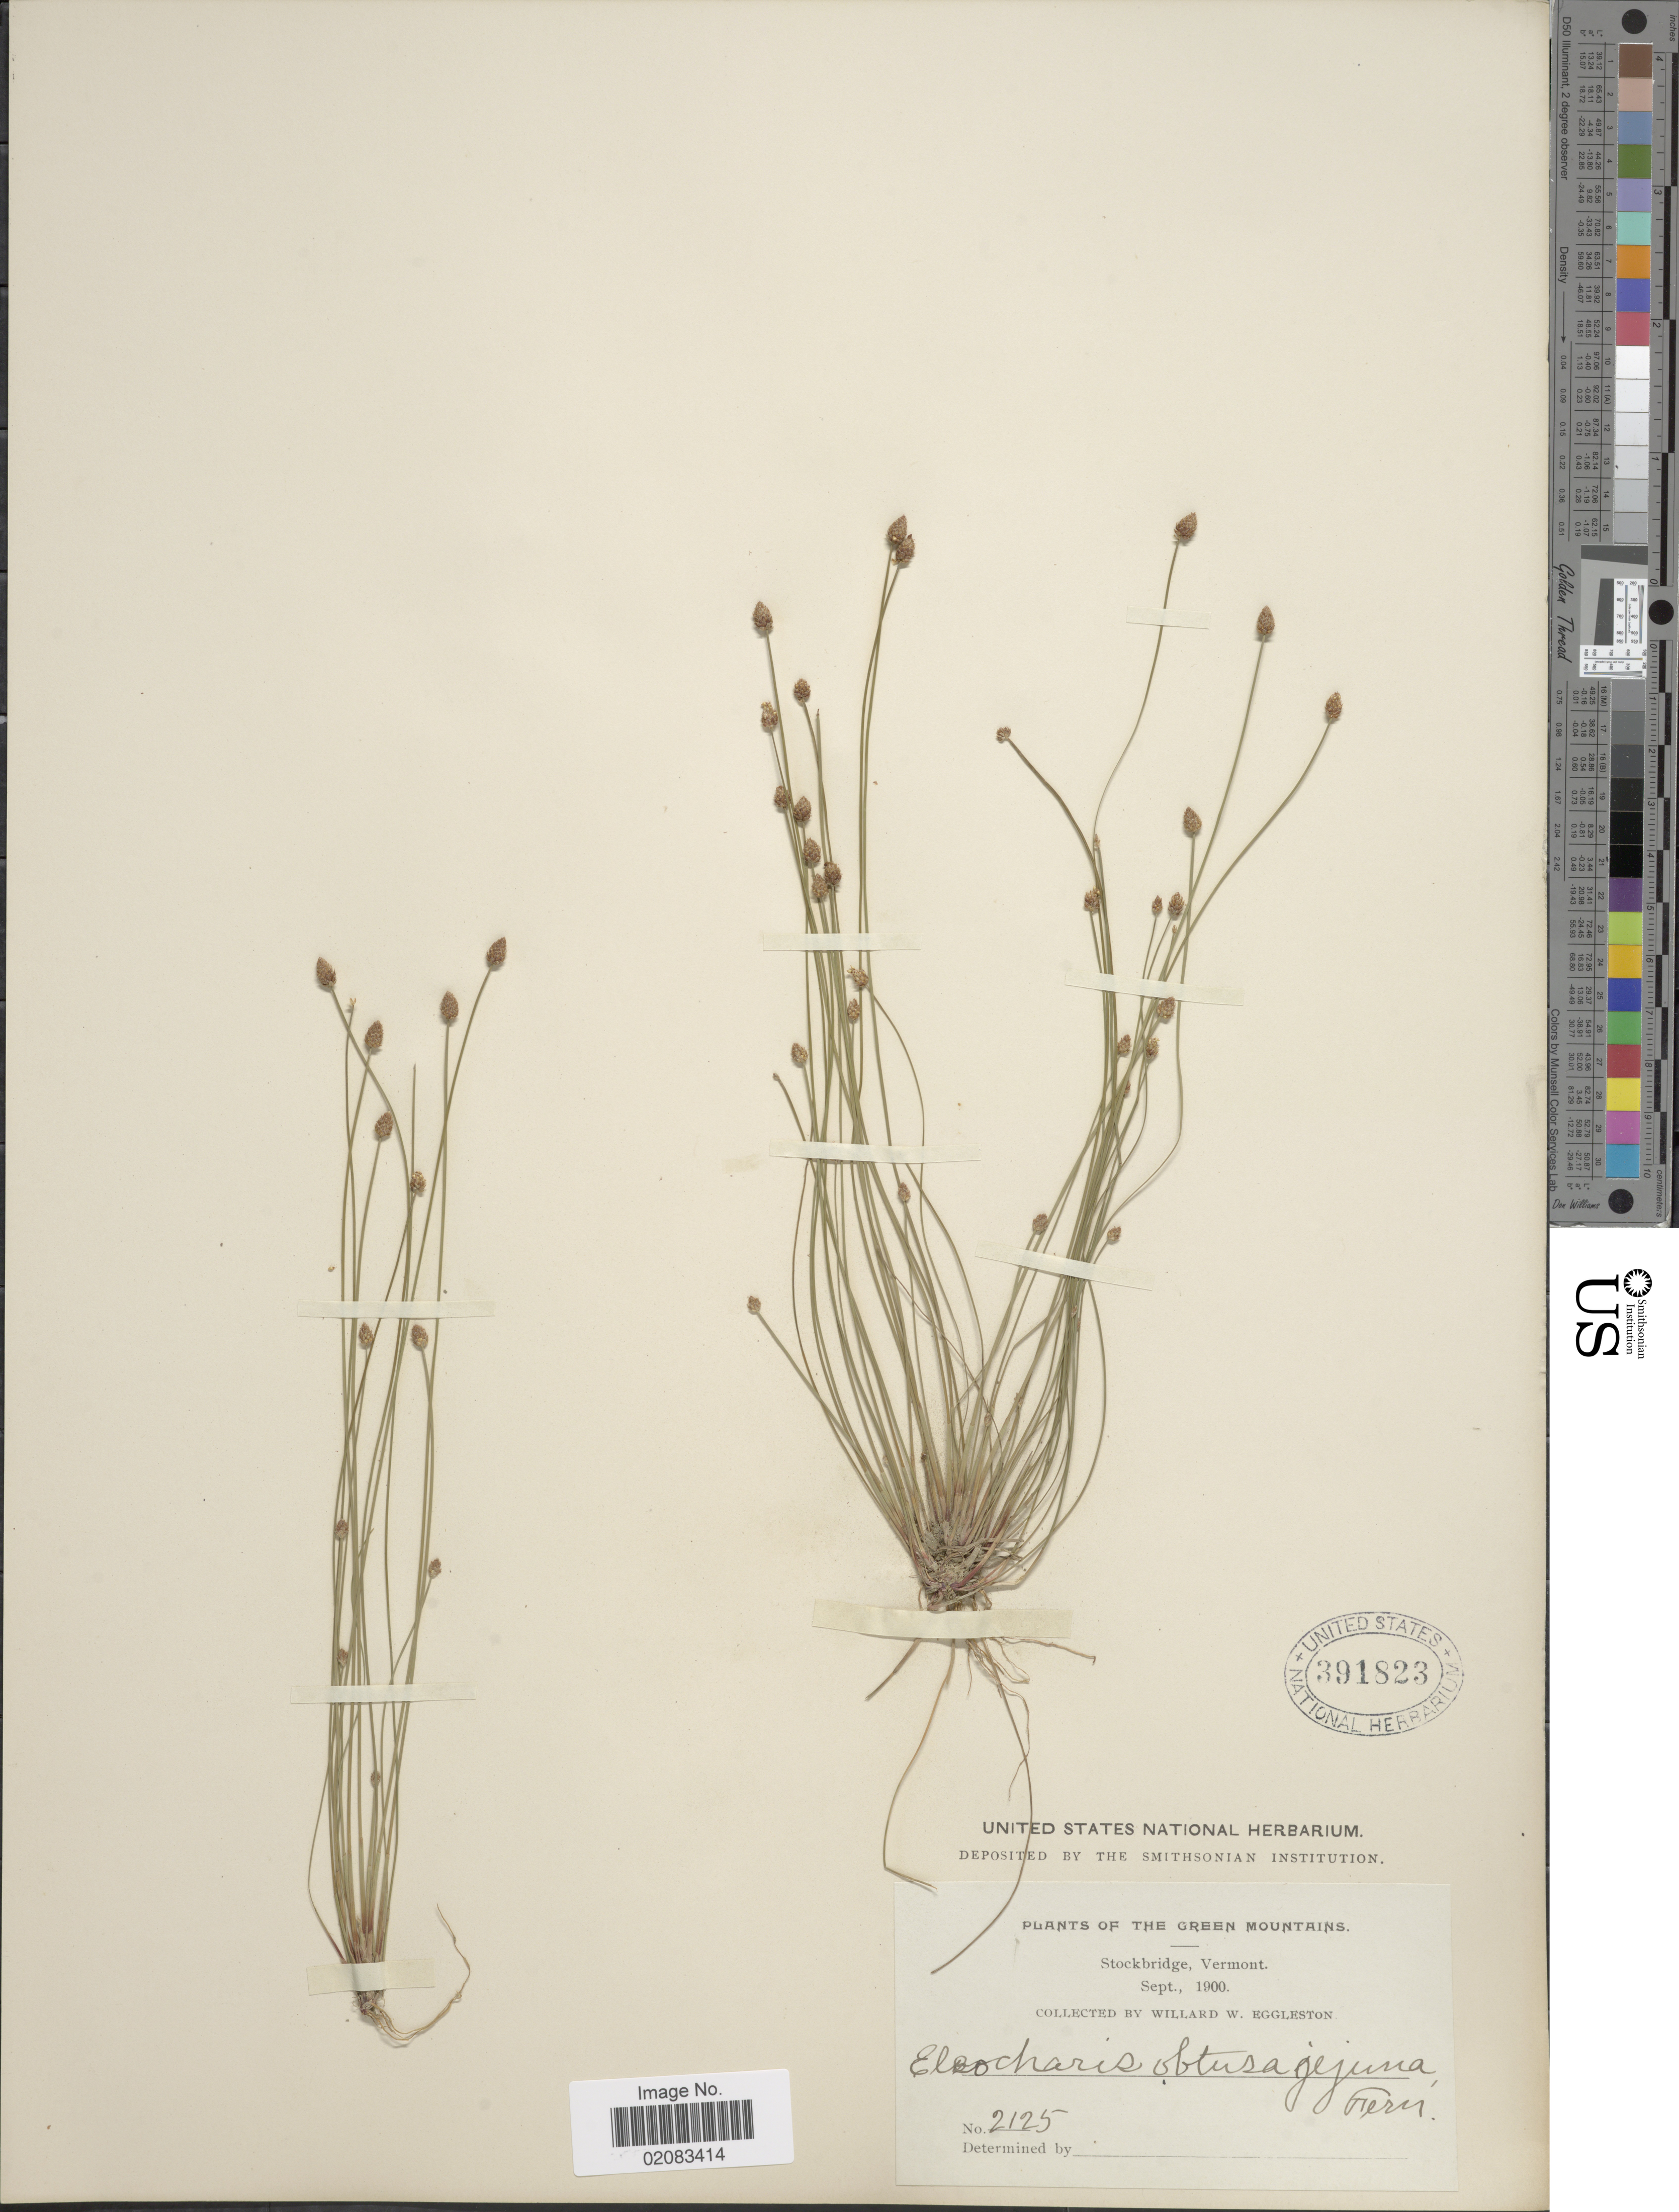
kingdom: Plantae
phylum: Tracheophyta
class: Liliopsida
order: Poales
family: Cyperaceae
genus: Eleocharis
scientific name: Eleocharis obtusa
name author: (Willd.) Schult.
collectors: W. W. Eggleston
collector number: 2125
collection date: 1900-09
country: United States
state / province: Vermont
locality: The Green Mountains, Stockbridge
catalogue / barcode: US 391823